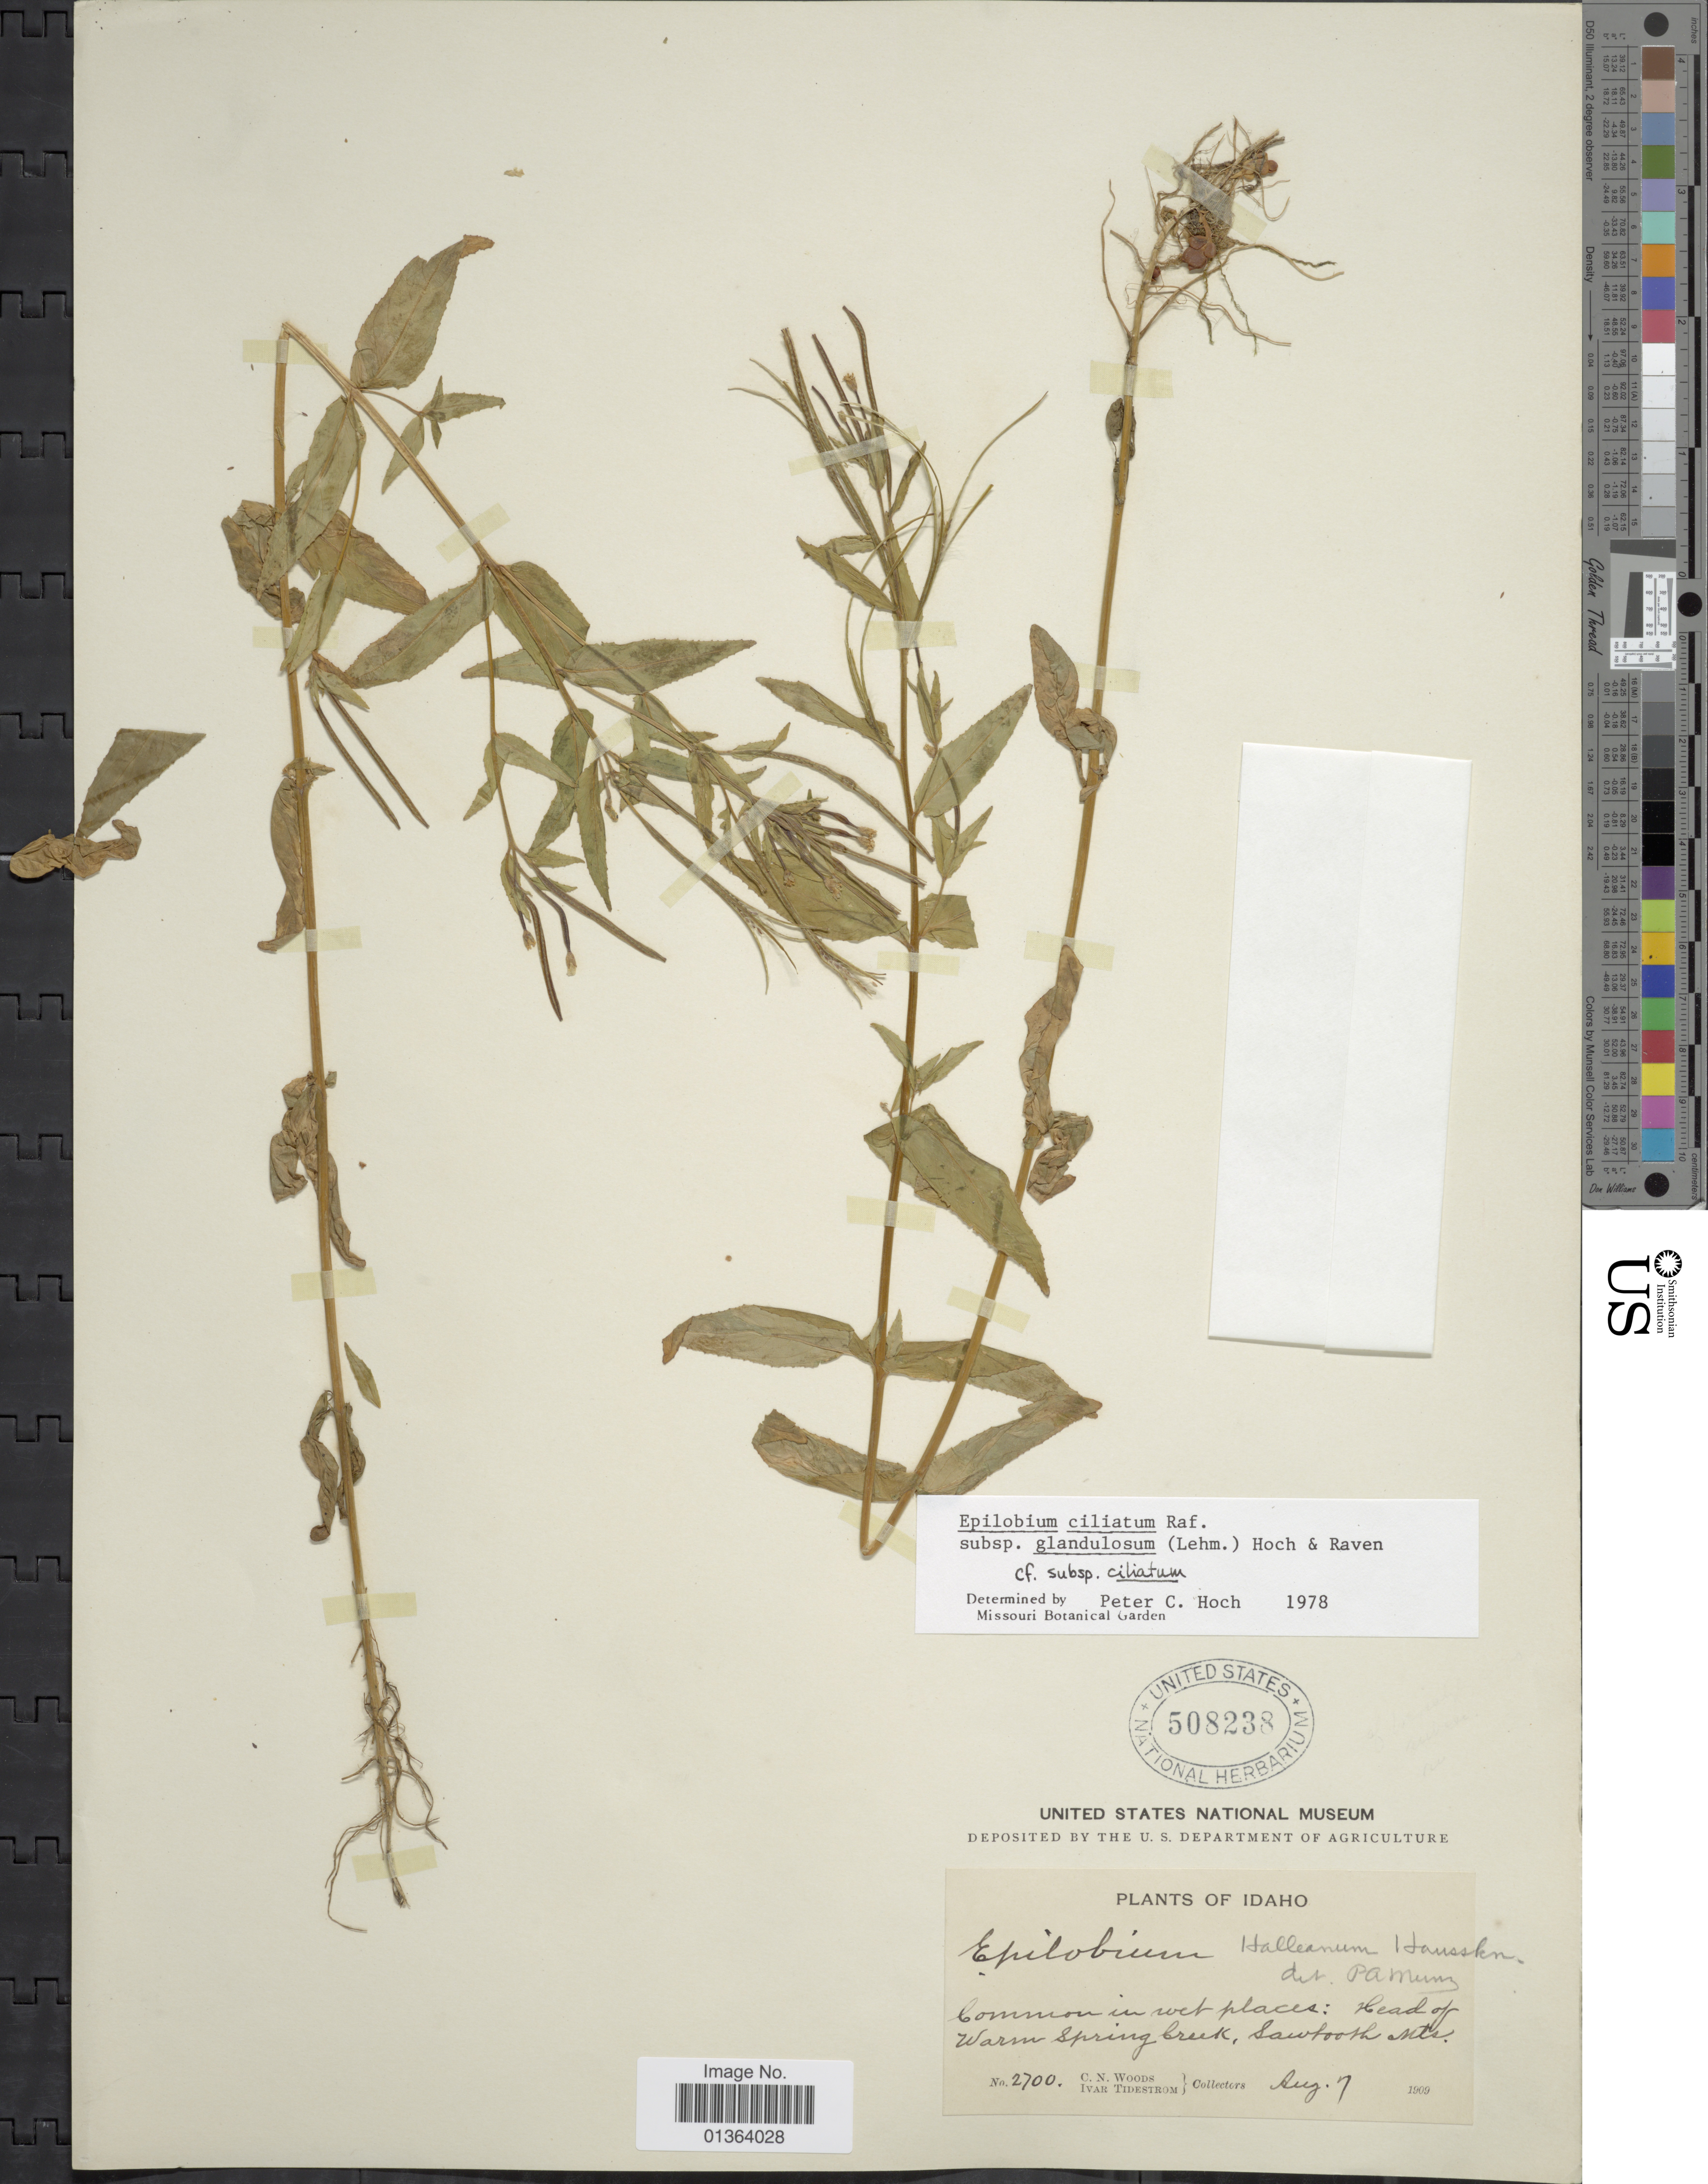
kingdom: Plantae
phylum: Tracheophyta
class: Magnoliopsida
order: Myrtales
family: Onagraceae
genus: Epilobium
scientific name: Epilobium ciliatum subsp. glandulosum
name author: (Lehm.) Hoch & P.H. Raven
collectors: C. Woods & I. F. Tidestrom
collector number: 2700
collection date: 1909-08-07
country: United States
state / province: Idaho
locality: Head of Warm Spring Creek, Sawtooth Mts.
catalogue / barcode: US 508238